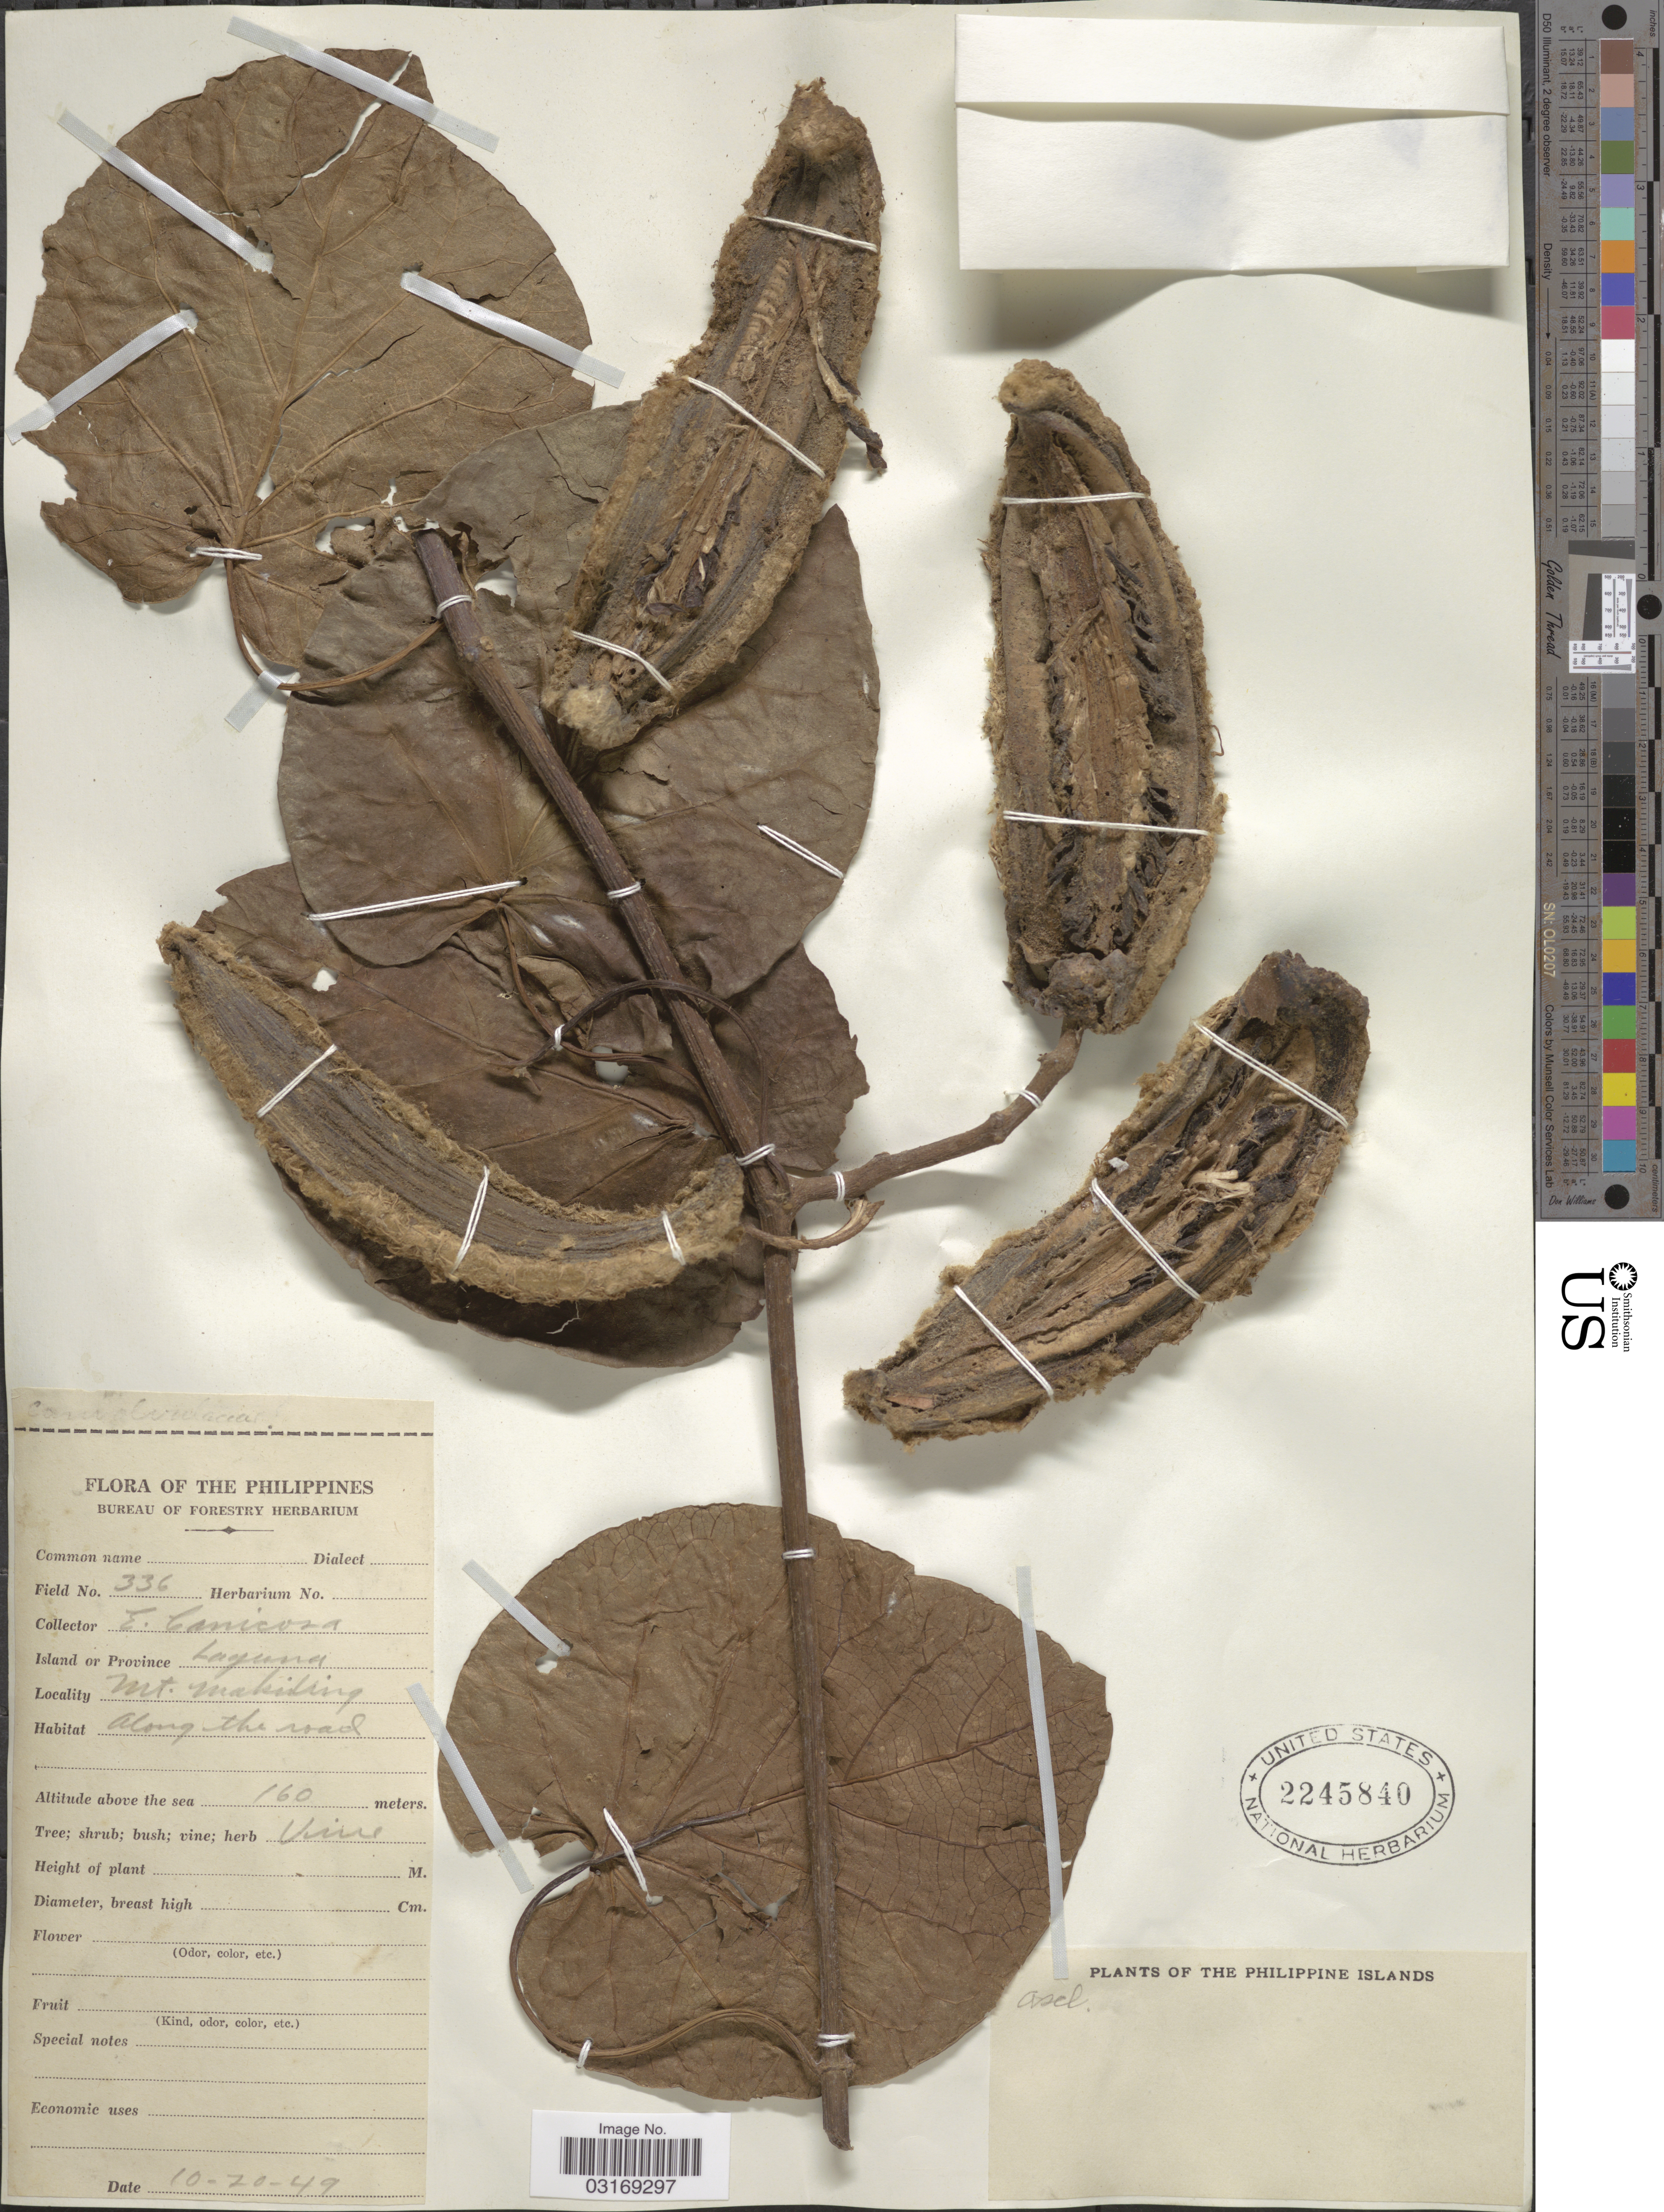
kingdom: Plantae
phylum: Tracheophyta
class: Magnoliopsida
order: Gentianales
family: Apocynaceae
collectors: E. Canicosa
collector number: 336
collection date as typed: Transcribed d/m/y: 20/10/49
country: Philippines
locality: Island or Province Laguna. Mt. Makiling. Along the road.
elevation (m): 160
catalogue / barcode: US 2245840